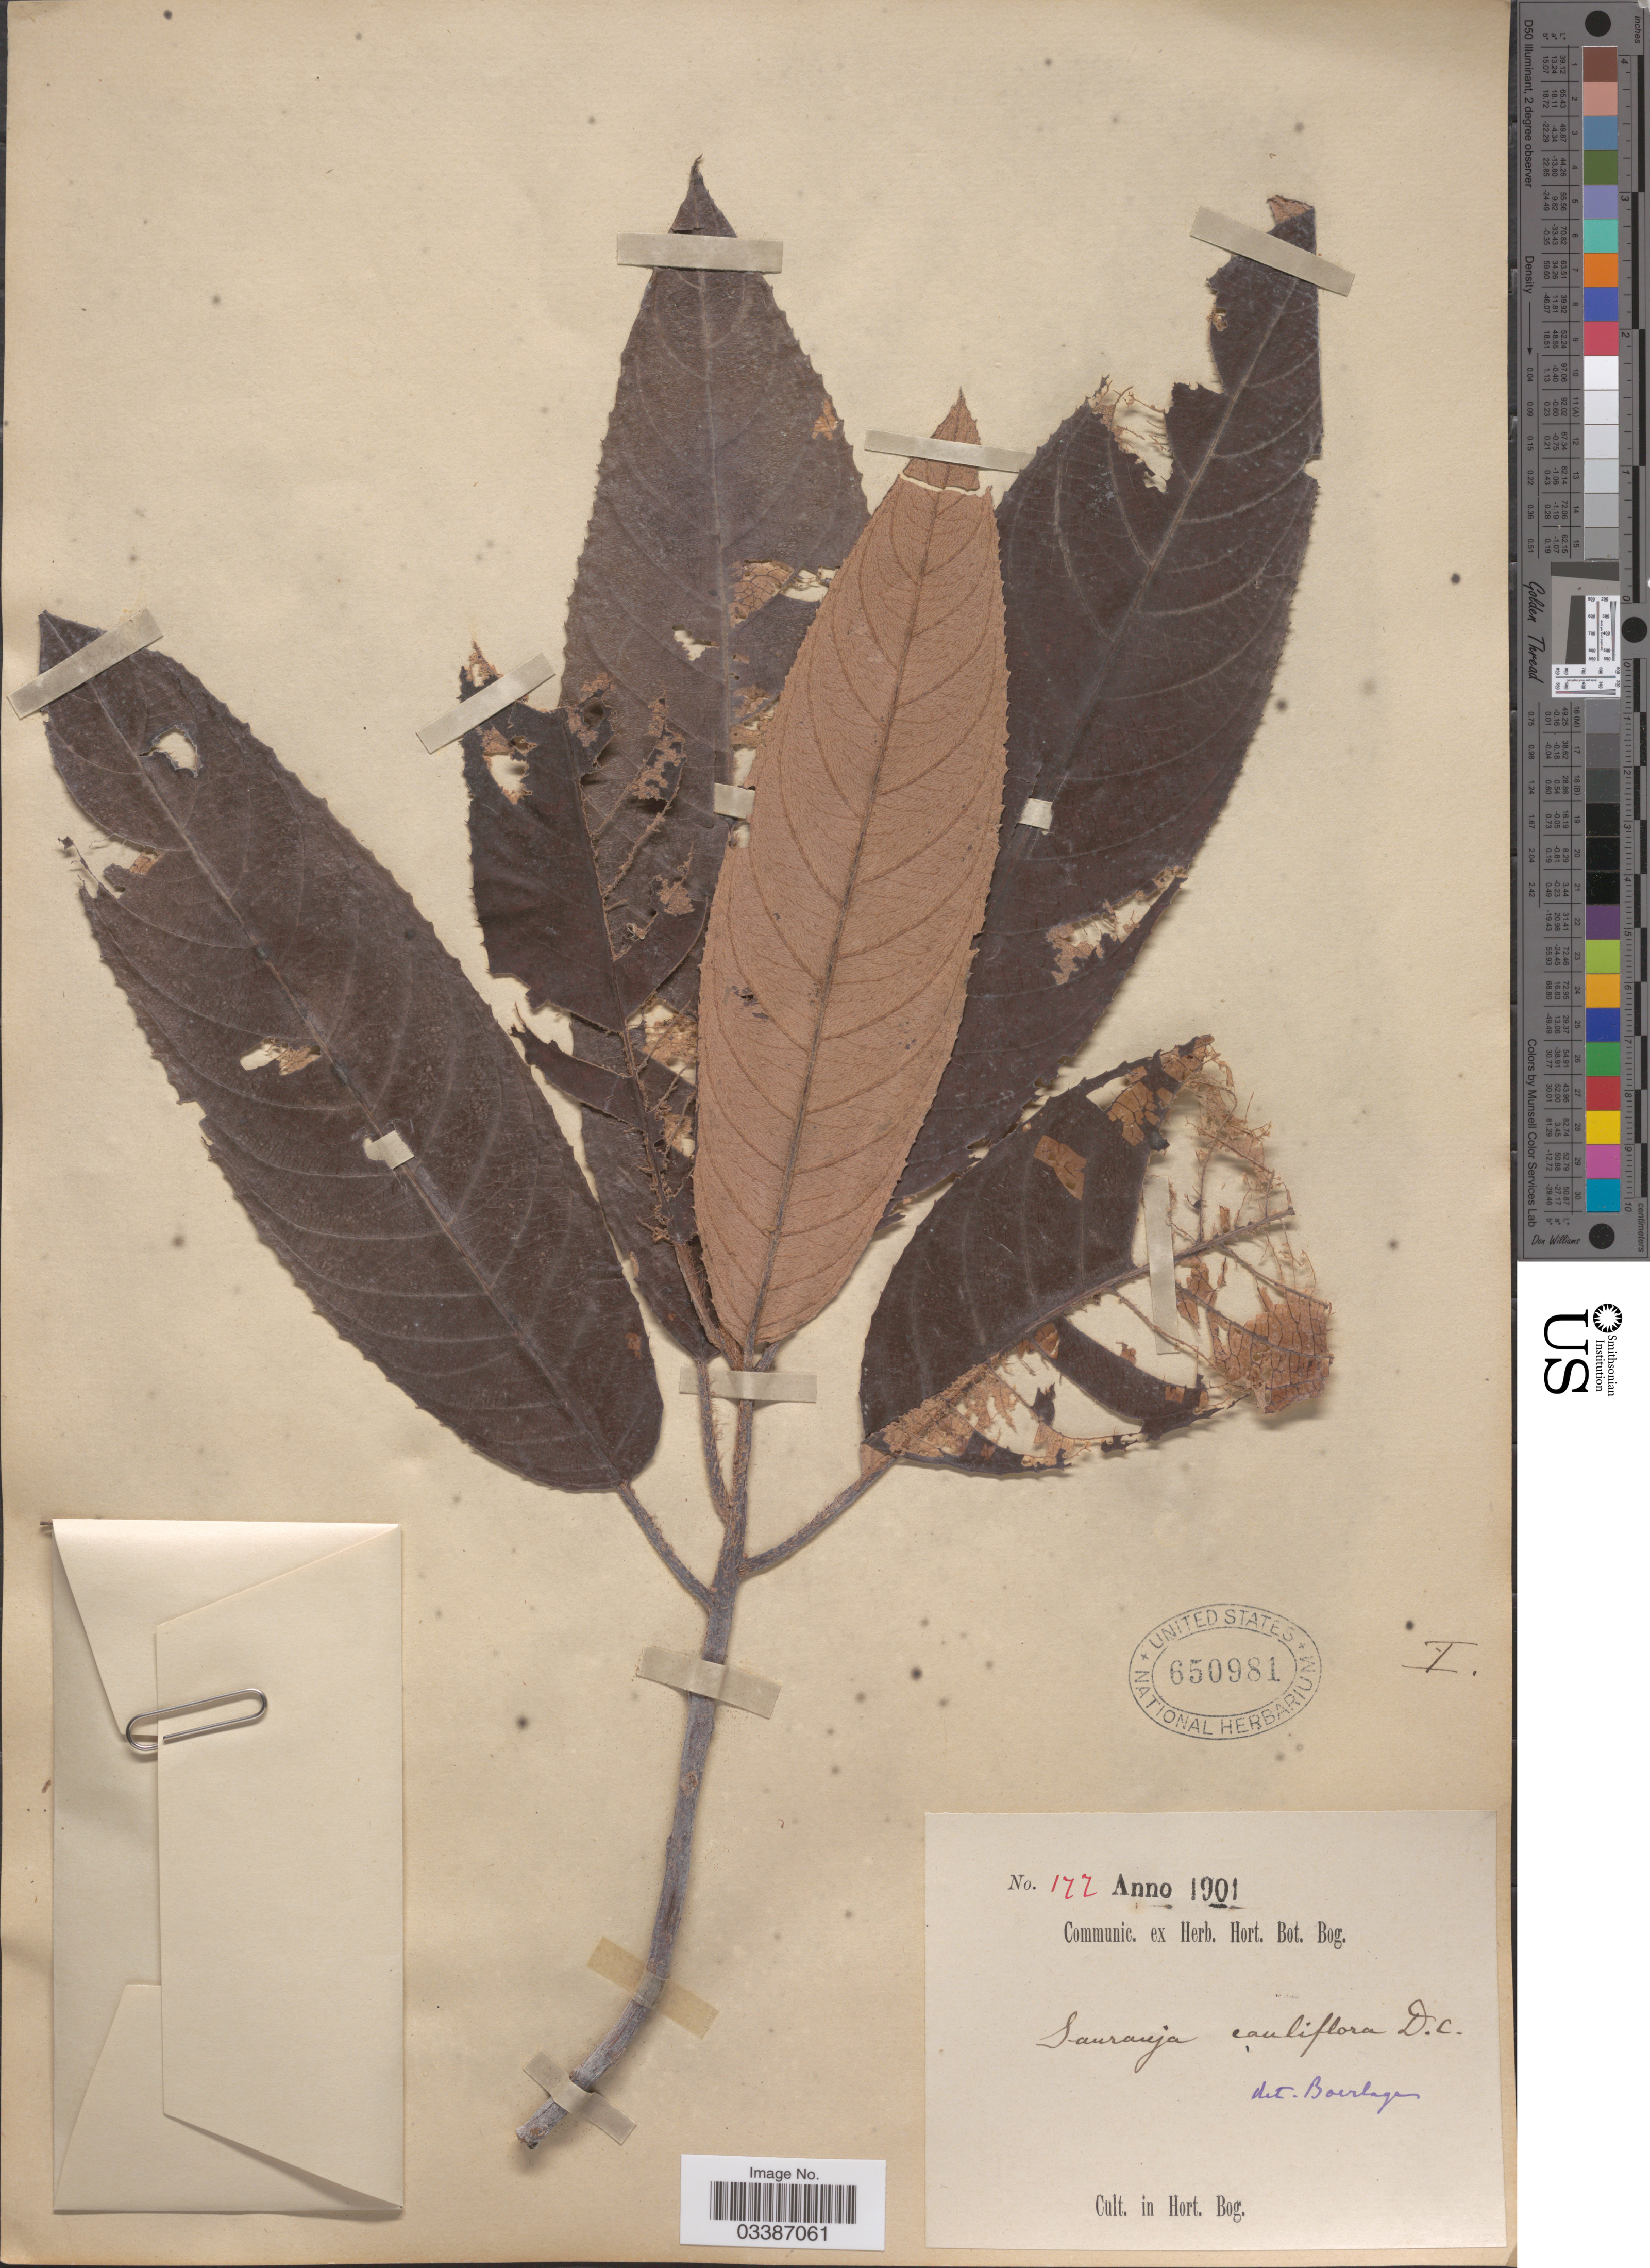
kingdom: Plantae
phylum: Tracheophyta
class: Magnoliopsida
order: Ericales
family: Actinidiaceae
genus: Saurauia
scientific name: Saurauia cauliflora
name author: DC.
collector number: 177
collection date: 1901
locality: Cult. in Hort. Bog.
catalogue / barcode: US 650981